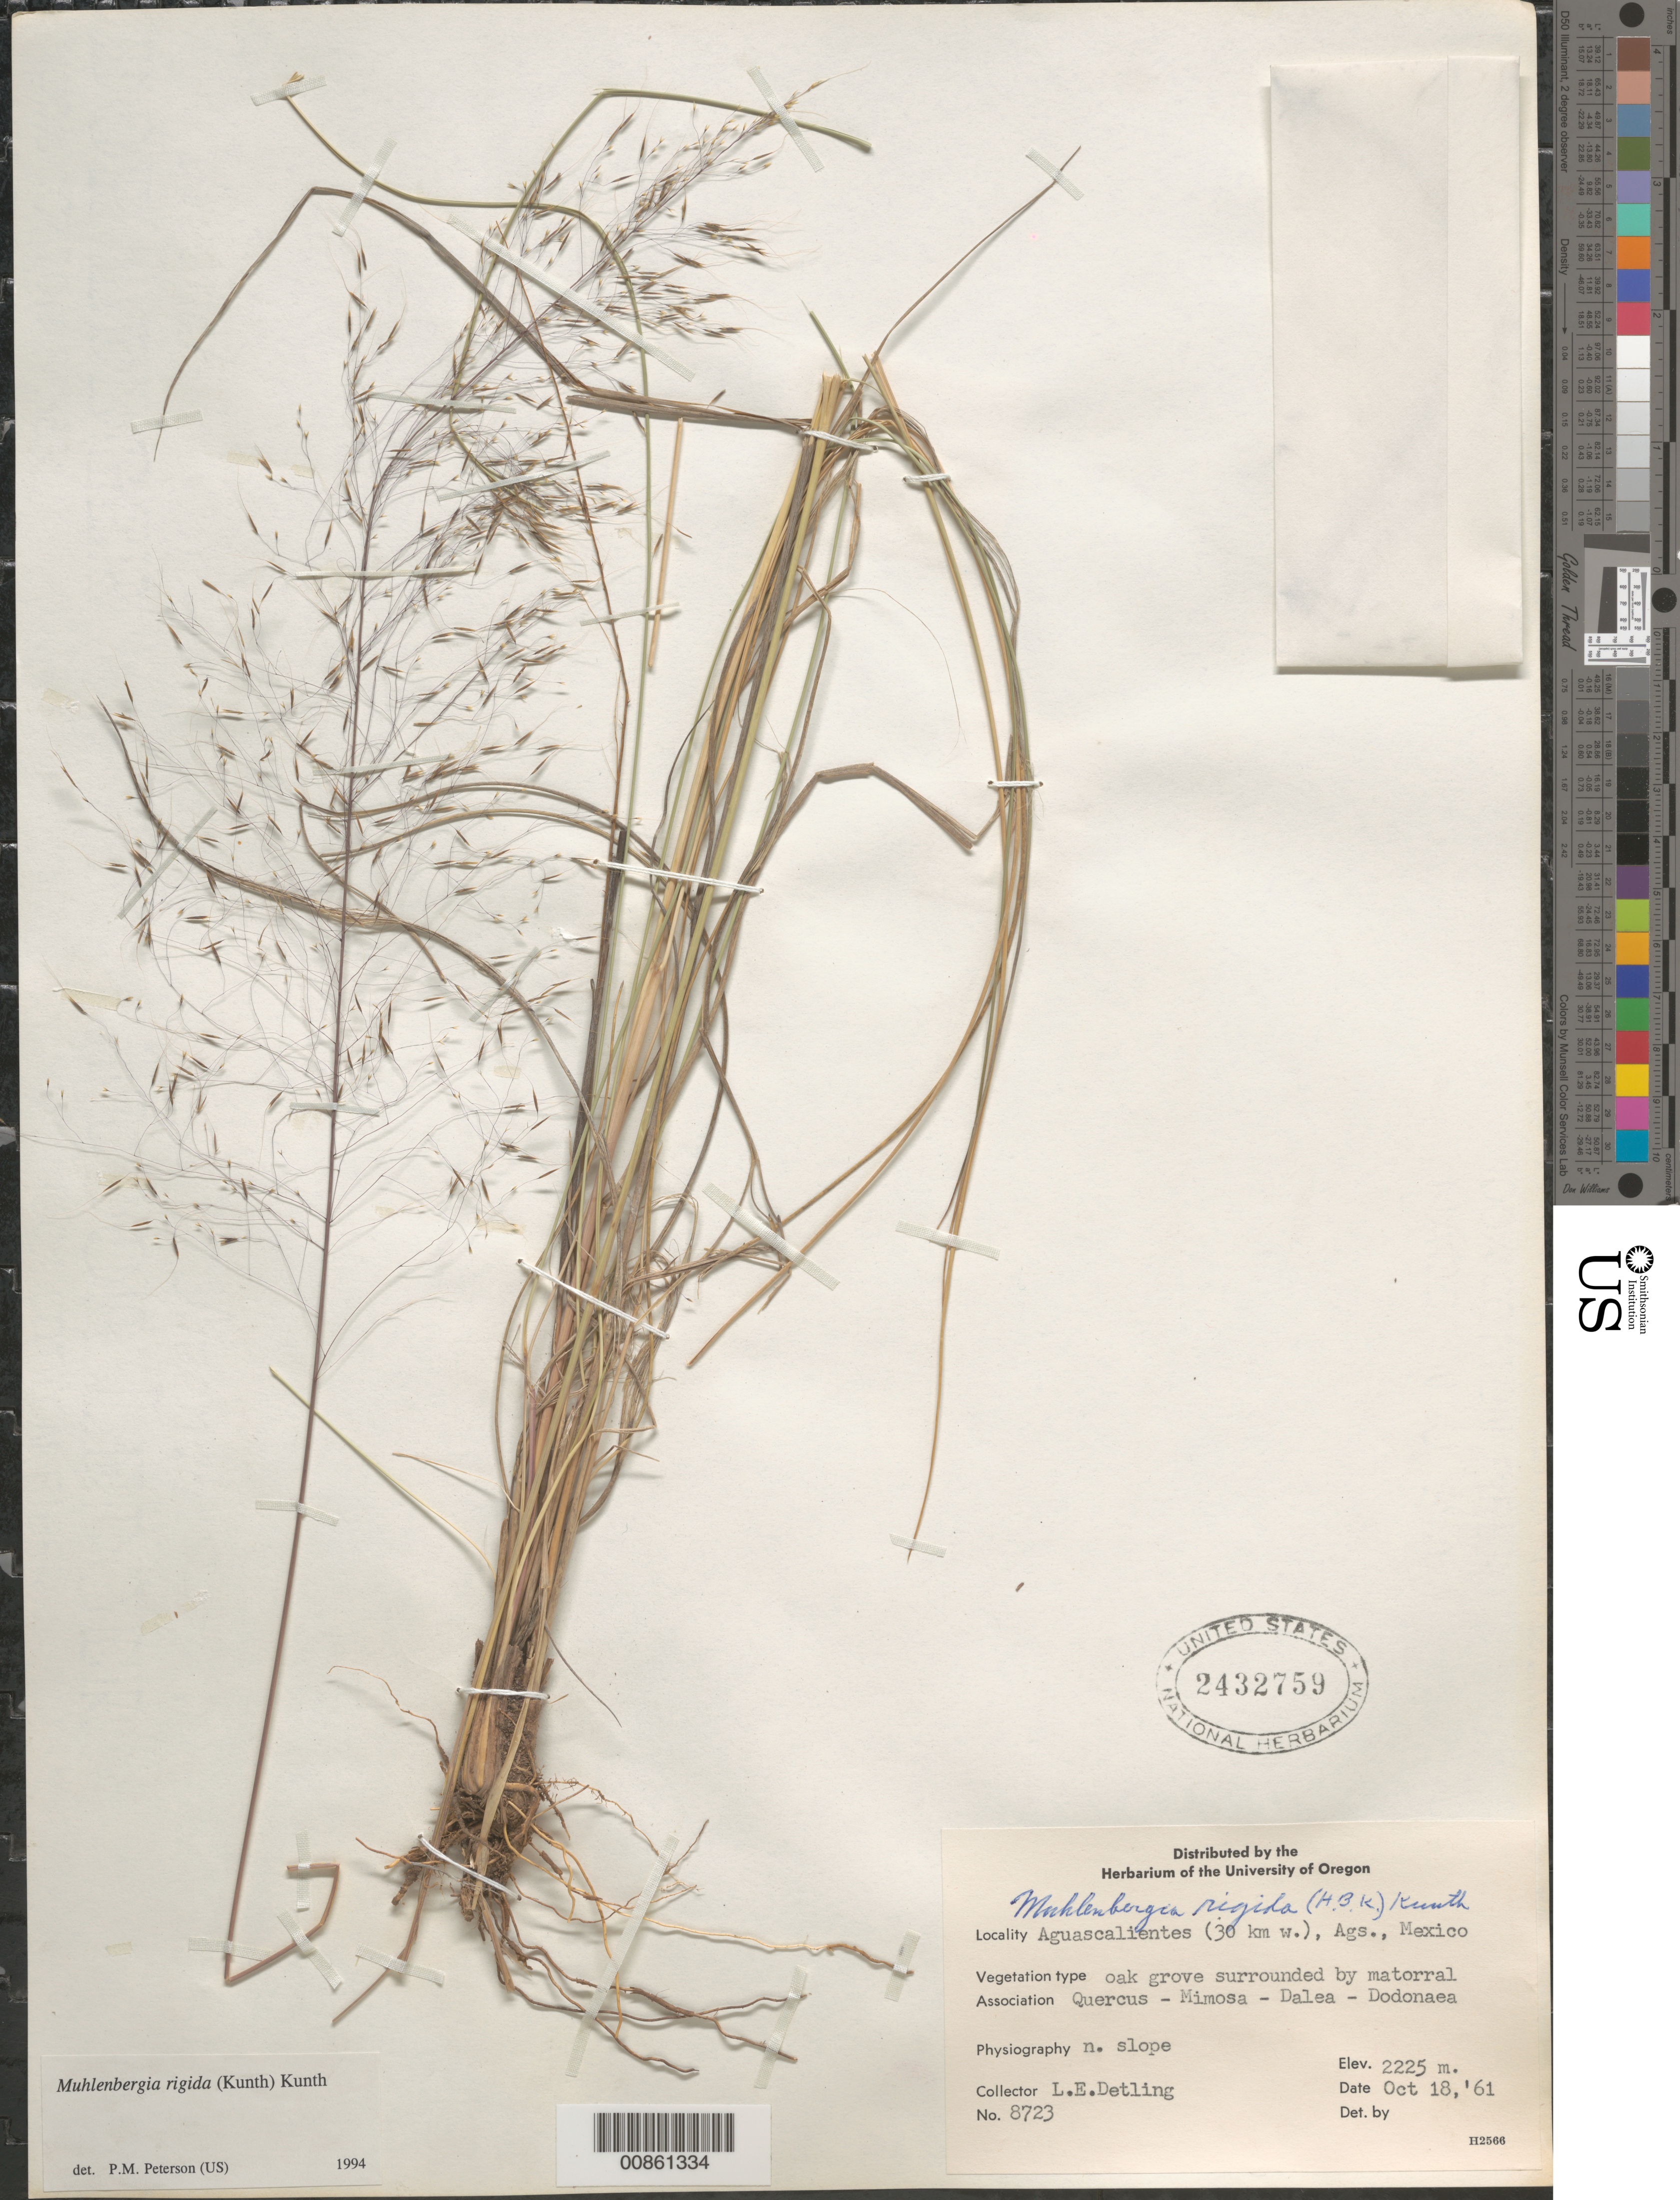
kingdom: Plantae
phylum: Tracheophyta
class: Liliopsida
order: Poales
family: Poaceae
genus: Muhlenbergia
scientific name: Muhlenbergia rigida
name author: (Kunth) Kunth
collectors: L. E. Detling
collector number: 8723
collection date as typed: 18 Oct 1961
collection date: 1961-10-18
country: Mexico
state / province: Aguascalientes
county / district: Jesús María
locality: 30 km W of Aguascalientes, mpio. Jesús María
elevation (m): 2225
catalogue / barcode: US 2432759